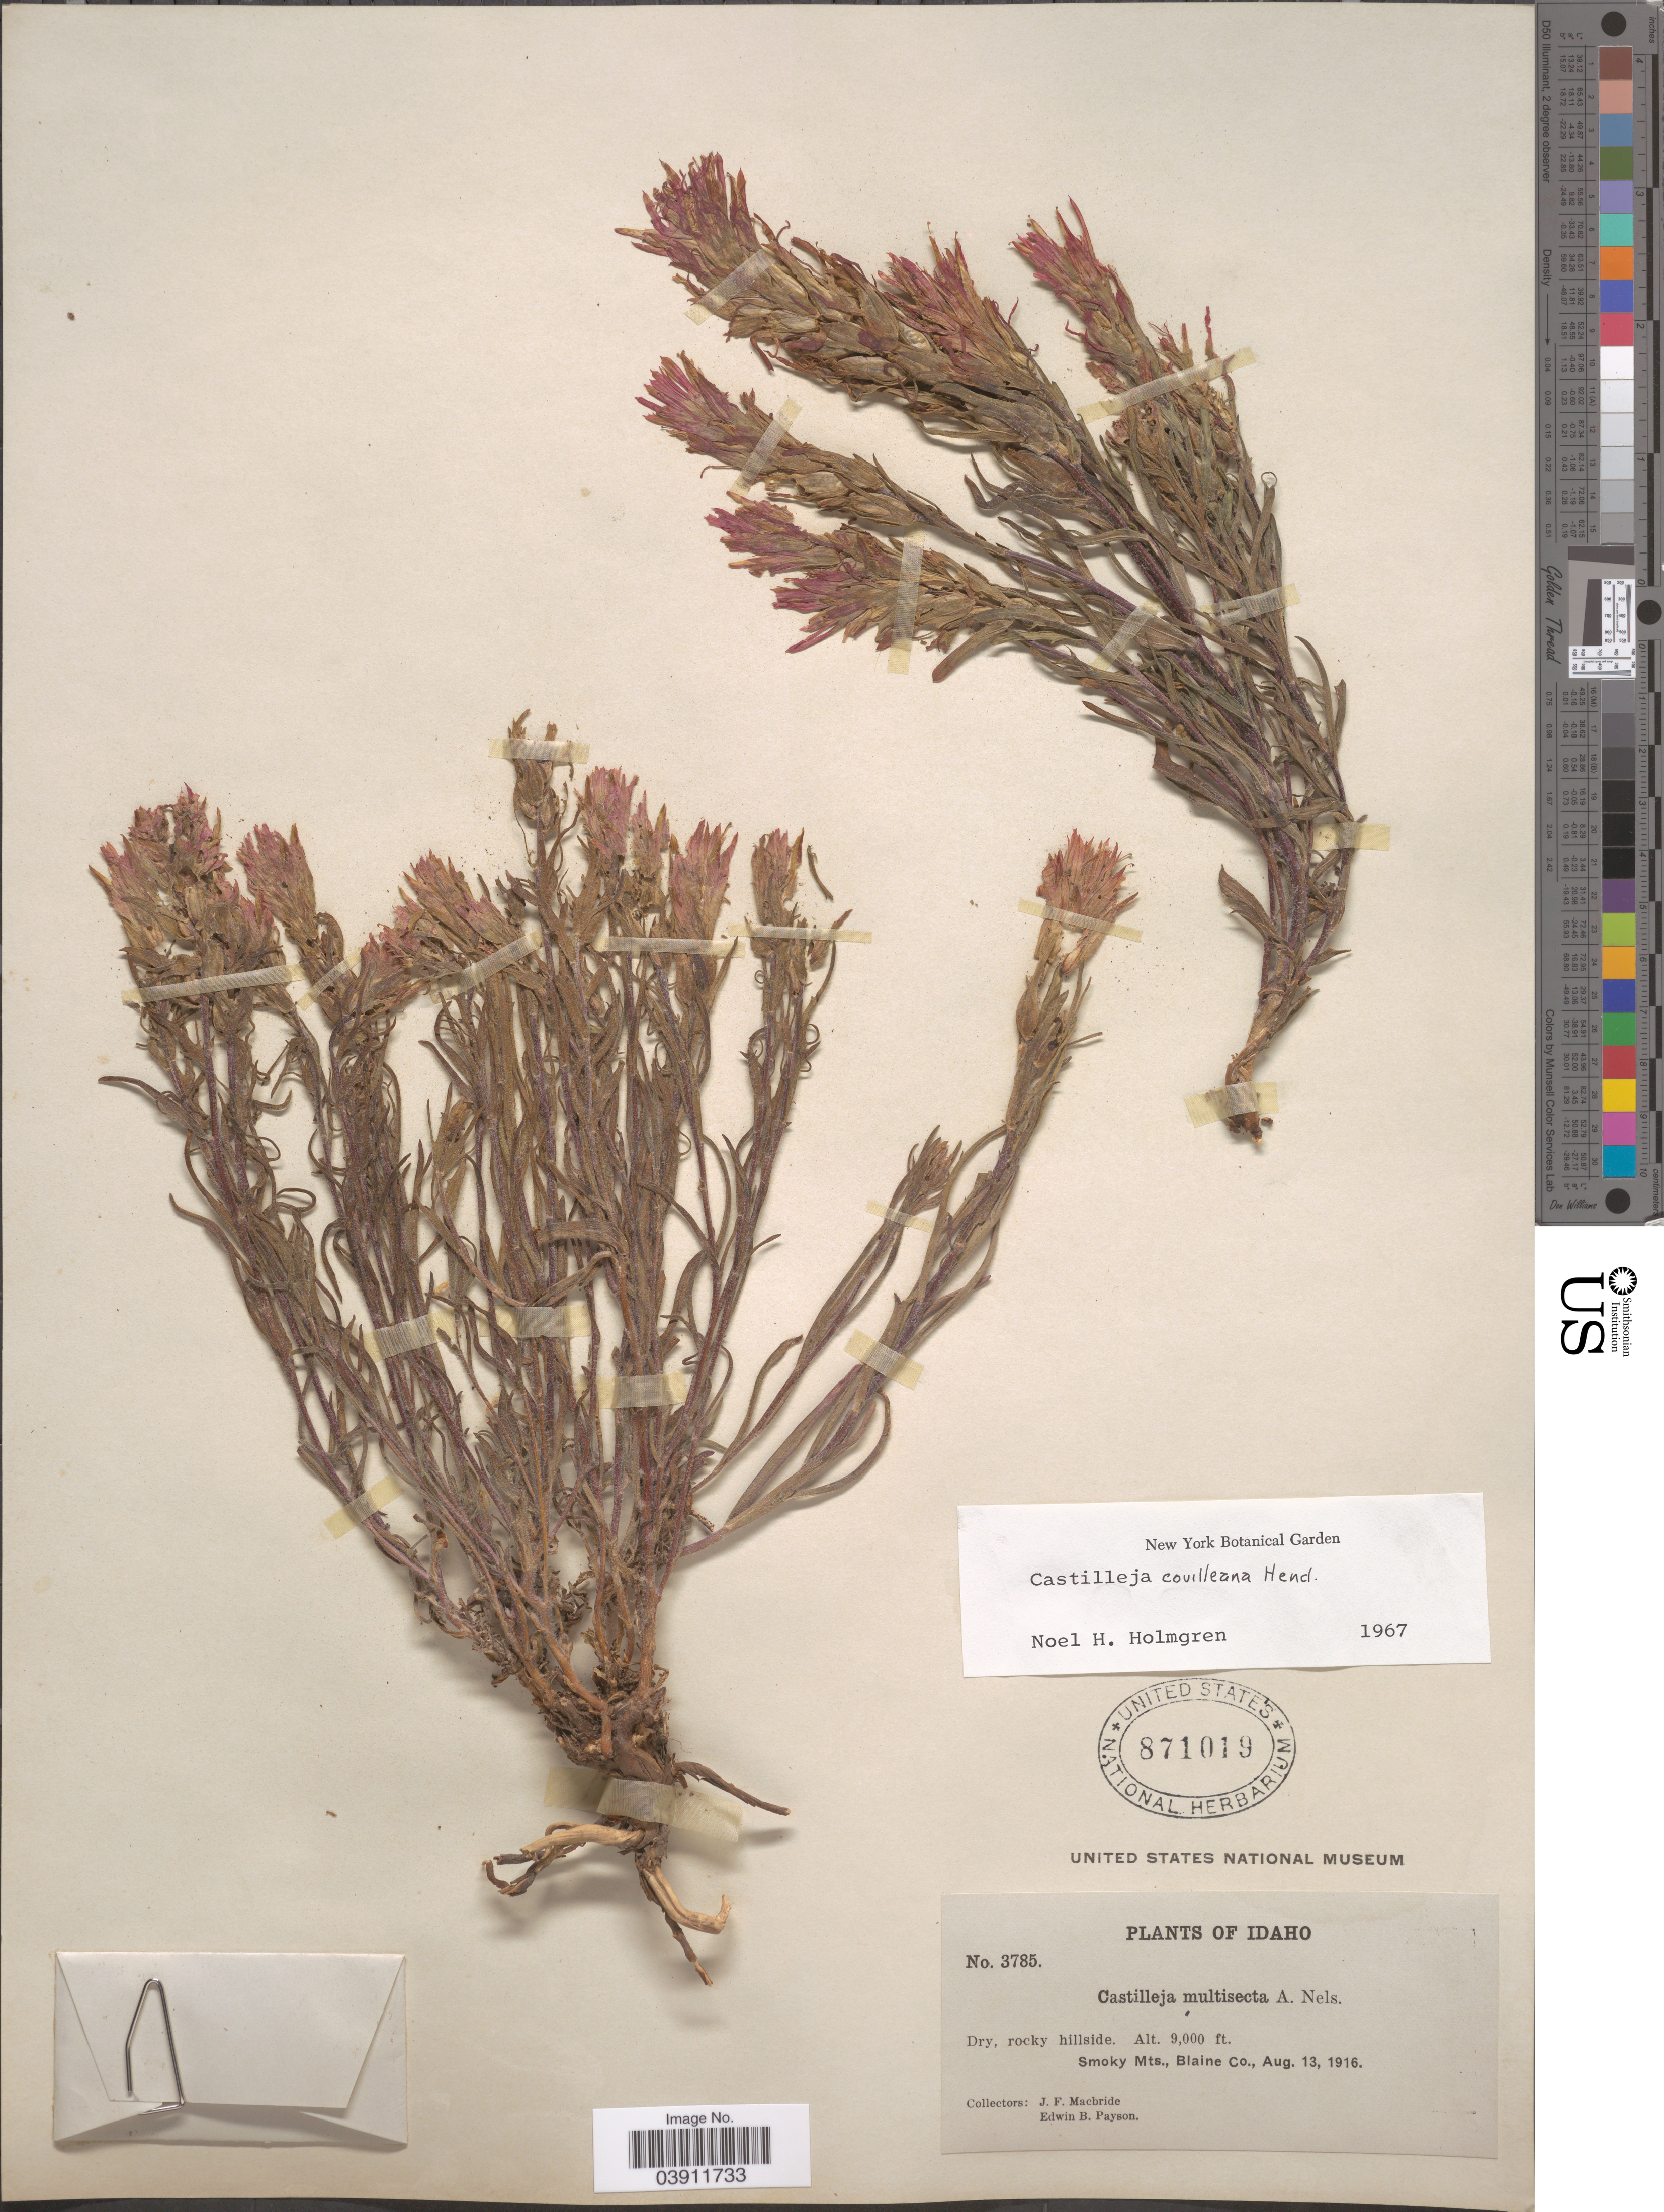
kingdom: Plantae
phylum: Tracheophyta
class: Magnoliopsida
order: Lamiales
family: Orobanchaceae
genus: Castilleja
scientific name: Castilleja covilleana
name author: L.F. Hend.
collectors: J. F. Macbride & E. B. Payson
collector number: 3785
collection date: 1916-08-13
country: United States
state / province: Idaho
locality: Smoky Mts., Blaine Co.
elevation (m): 2743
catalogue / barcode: US 871019